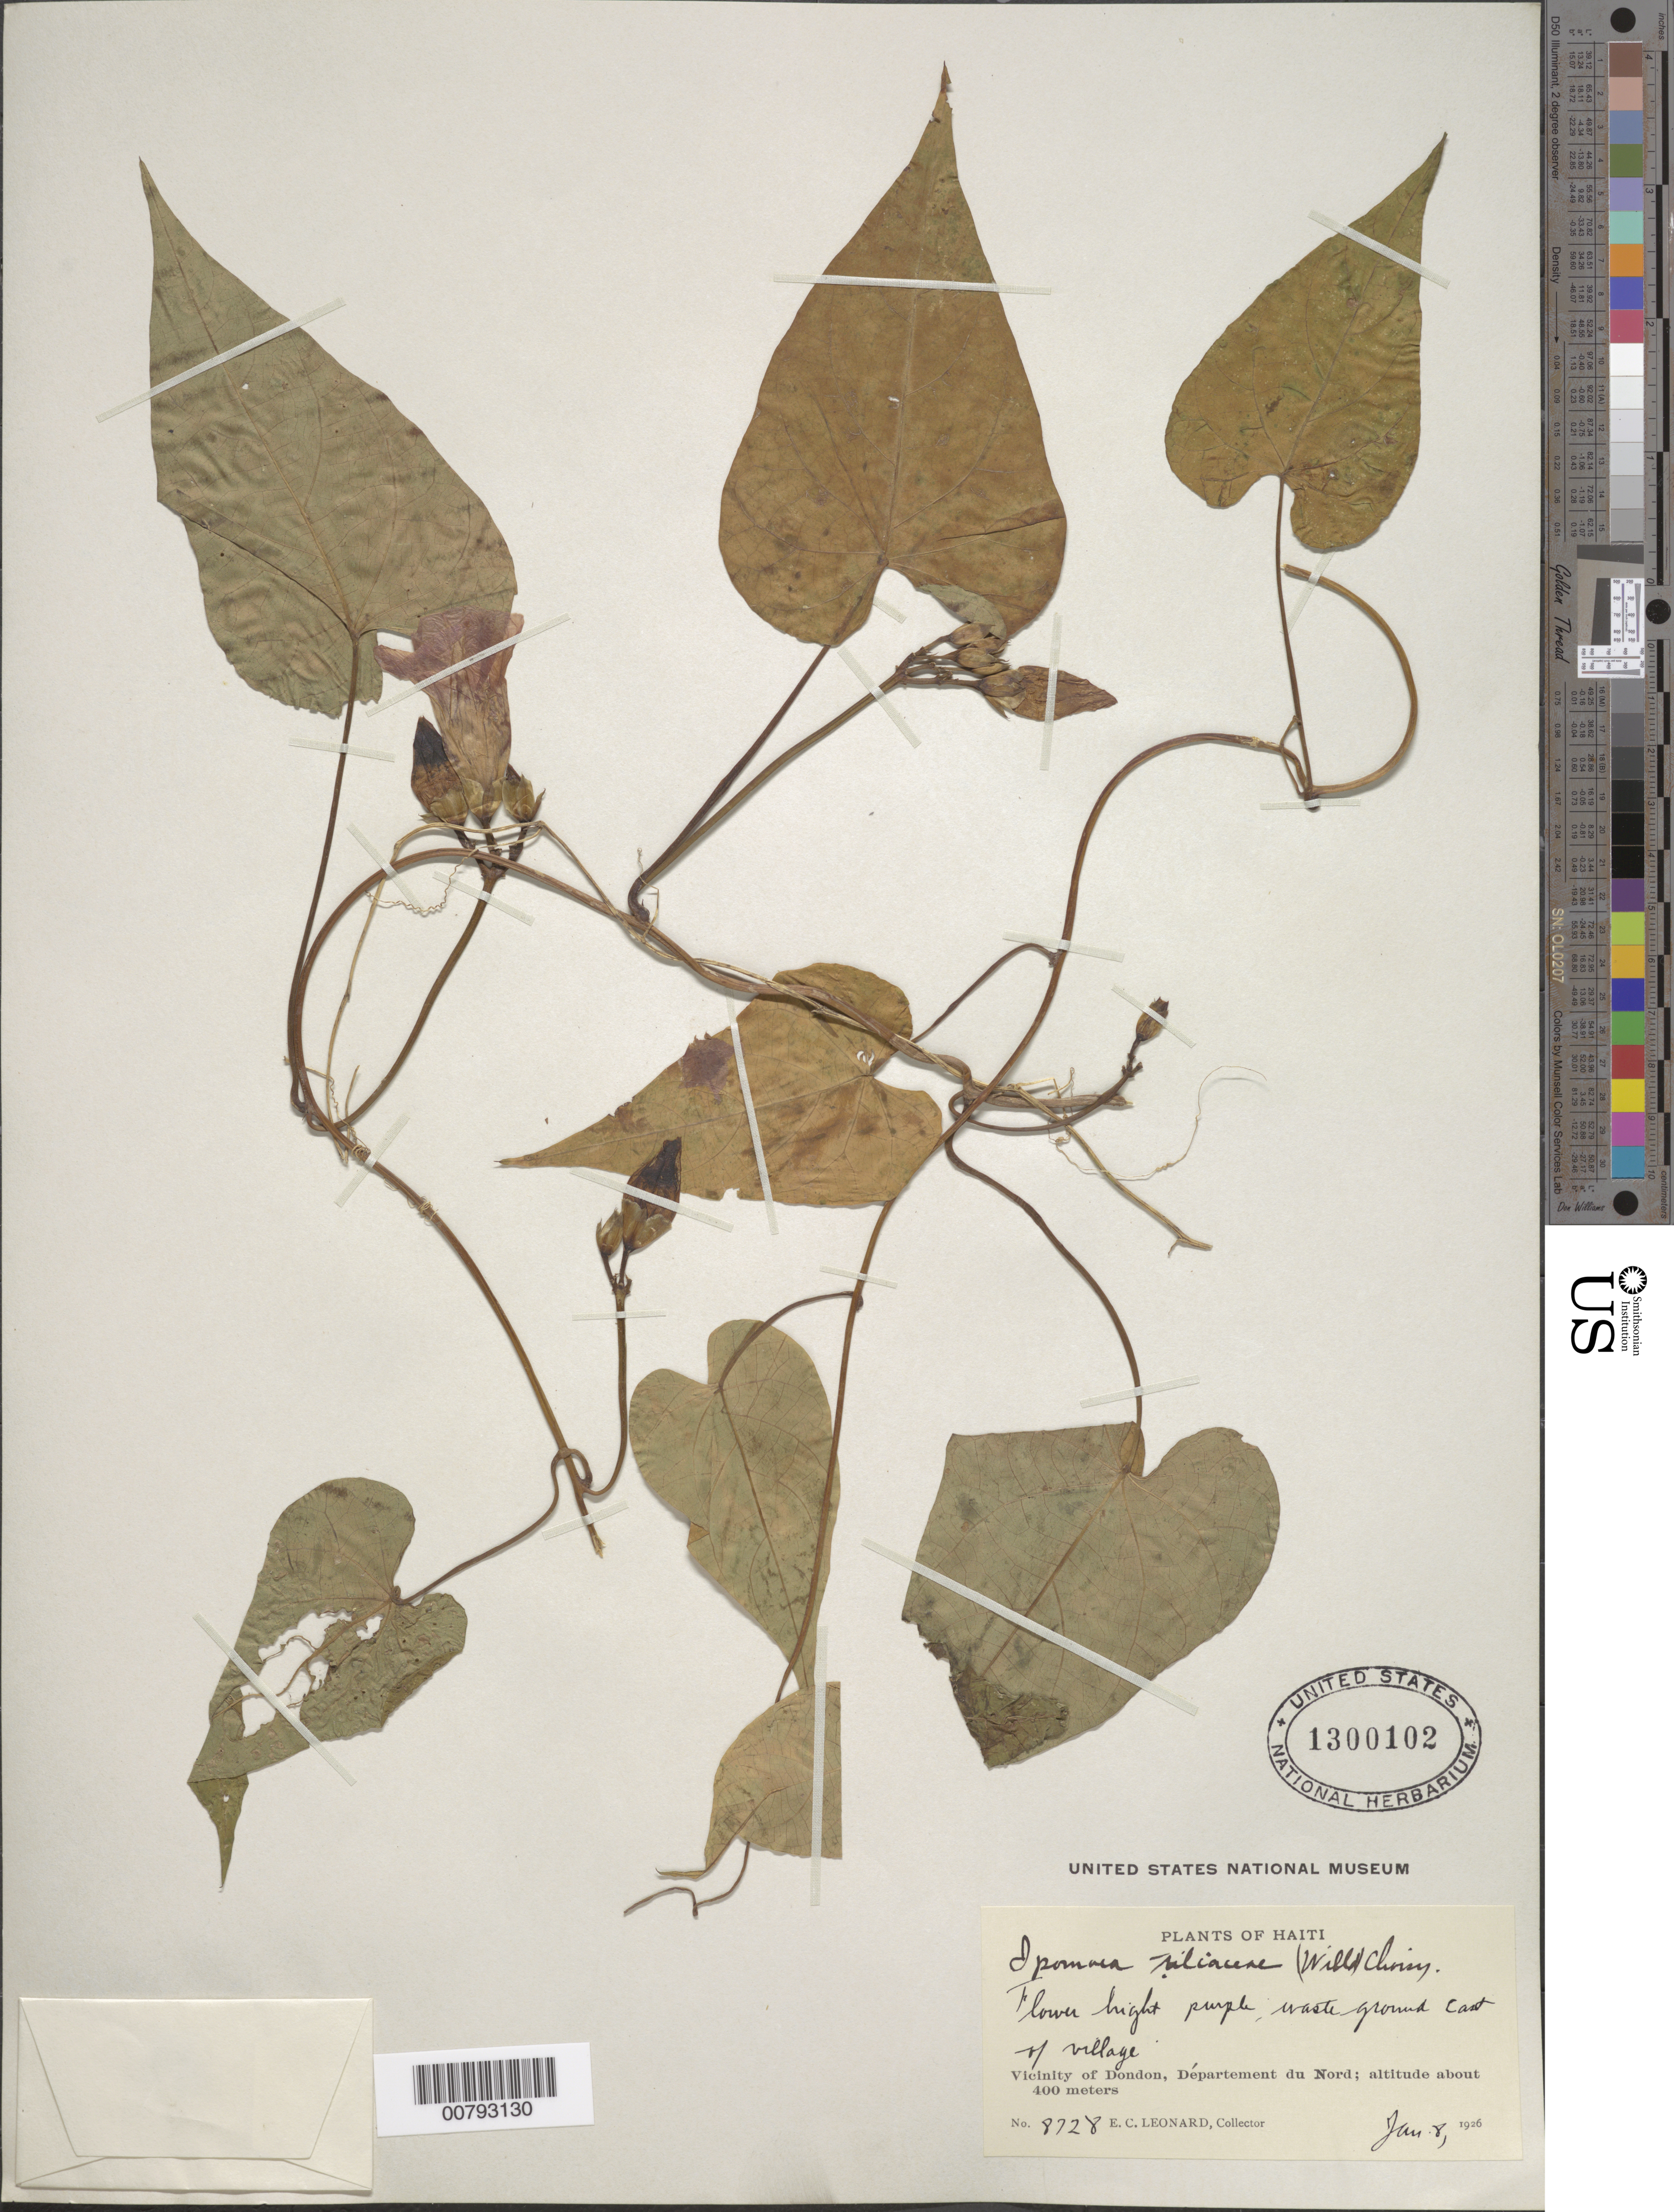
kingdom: Plantae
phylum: Tracheophyta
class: Magnoliopsida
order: Solanales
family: Convolvulaceae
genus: Ipomoea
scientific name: Ipomoea tiliacea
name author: (Willd.) Choisy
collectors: E. C. Leonard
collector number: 8728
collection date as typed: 08 Jan 1926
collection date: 1926-01-08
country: Haiti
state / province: Nord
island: Hispaniola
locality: Vicinity of Dondon, east of village.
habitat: Waste ground.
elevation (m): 400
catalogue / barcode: US 1300102